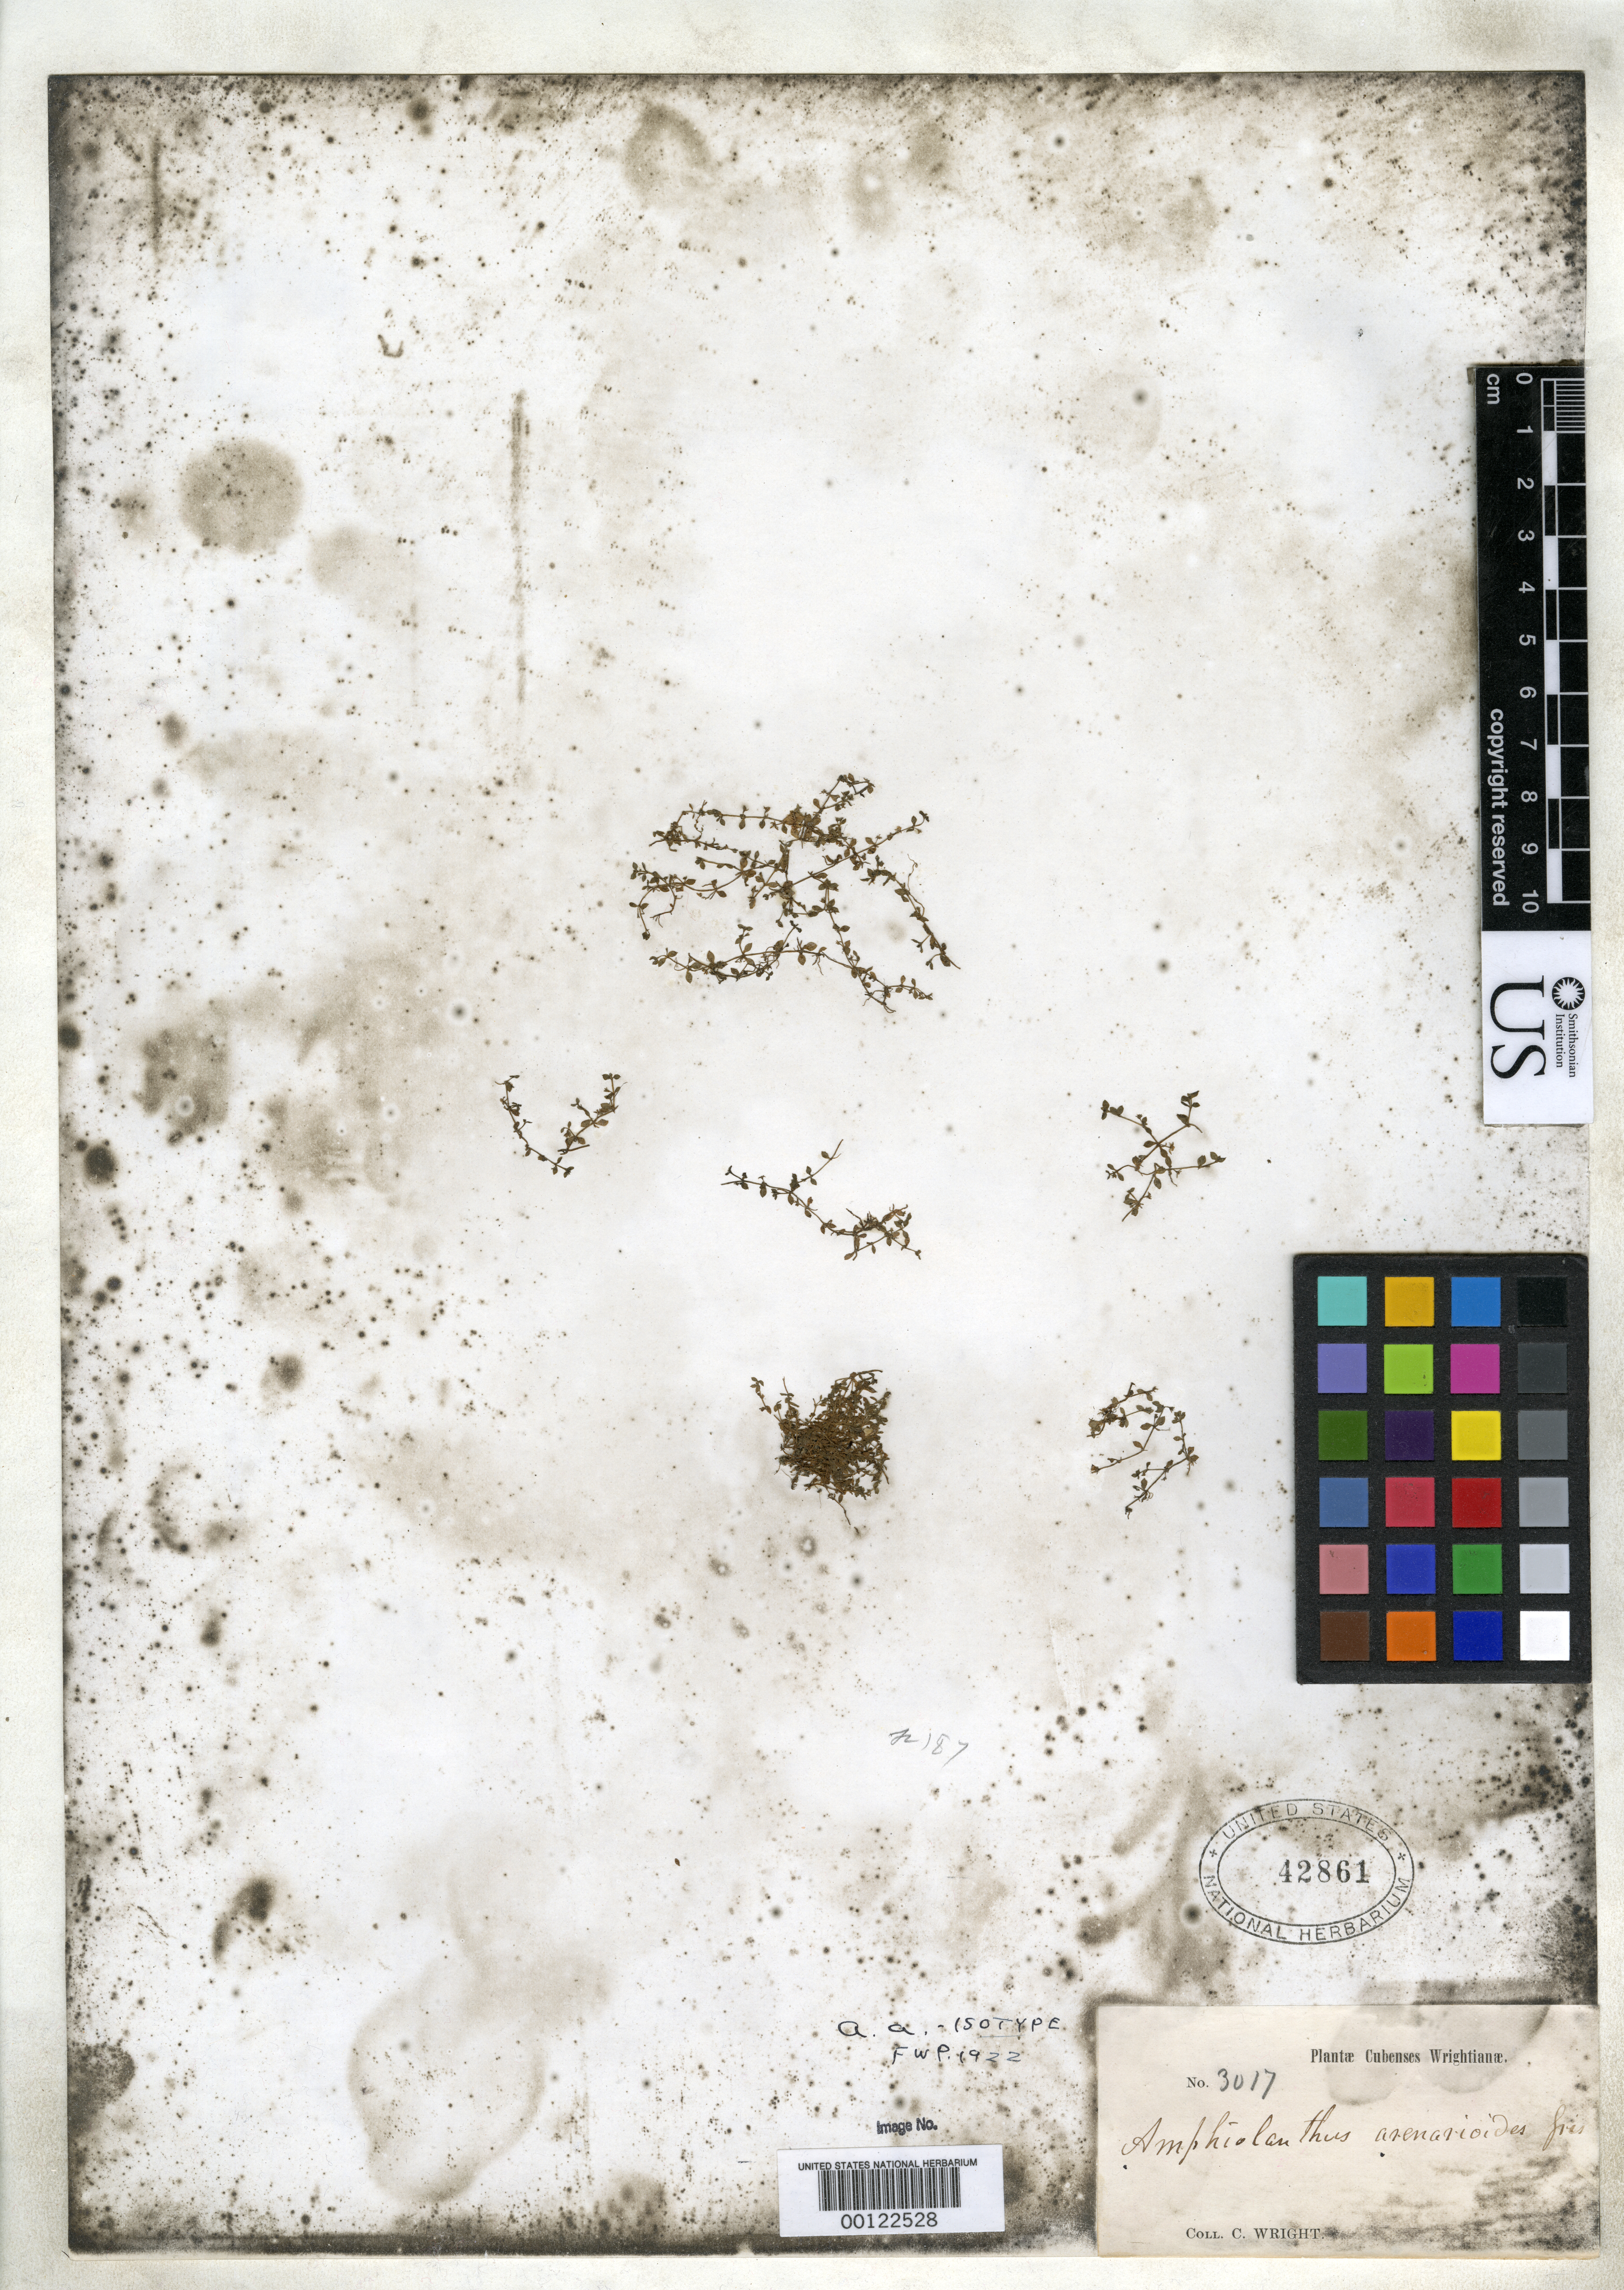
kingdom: Plantae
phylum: Tracheophyta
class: Magnoliopsida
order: Lamiales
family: Linderniaceae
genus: Amphiolanthus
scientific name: Amphiolanthus arenarioides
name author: Griseb.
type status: Isotype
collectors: C. Wright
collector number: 3017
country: Cuba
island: Greater Antilles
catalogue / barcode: US 42861